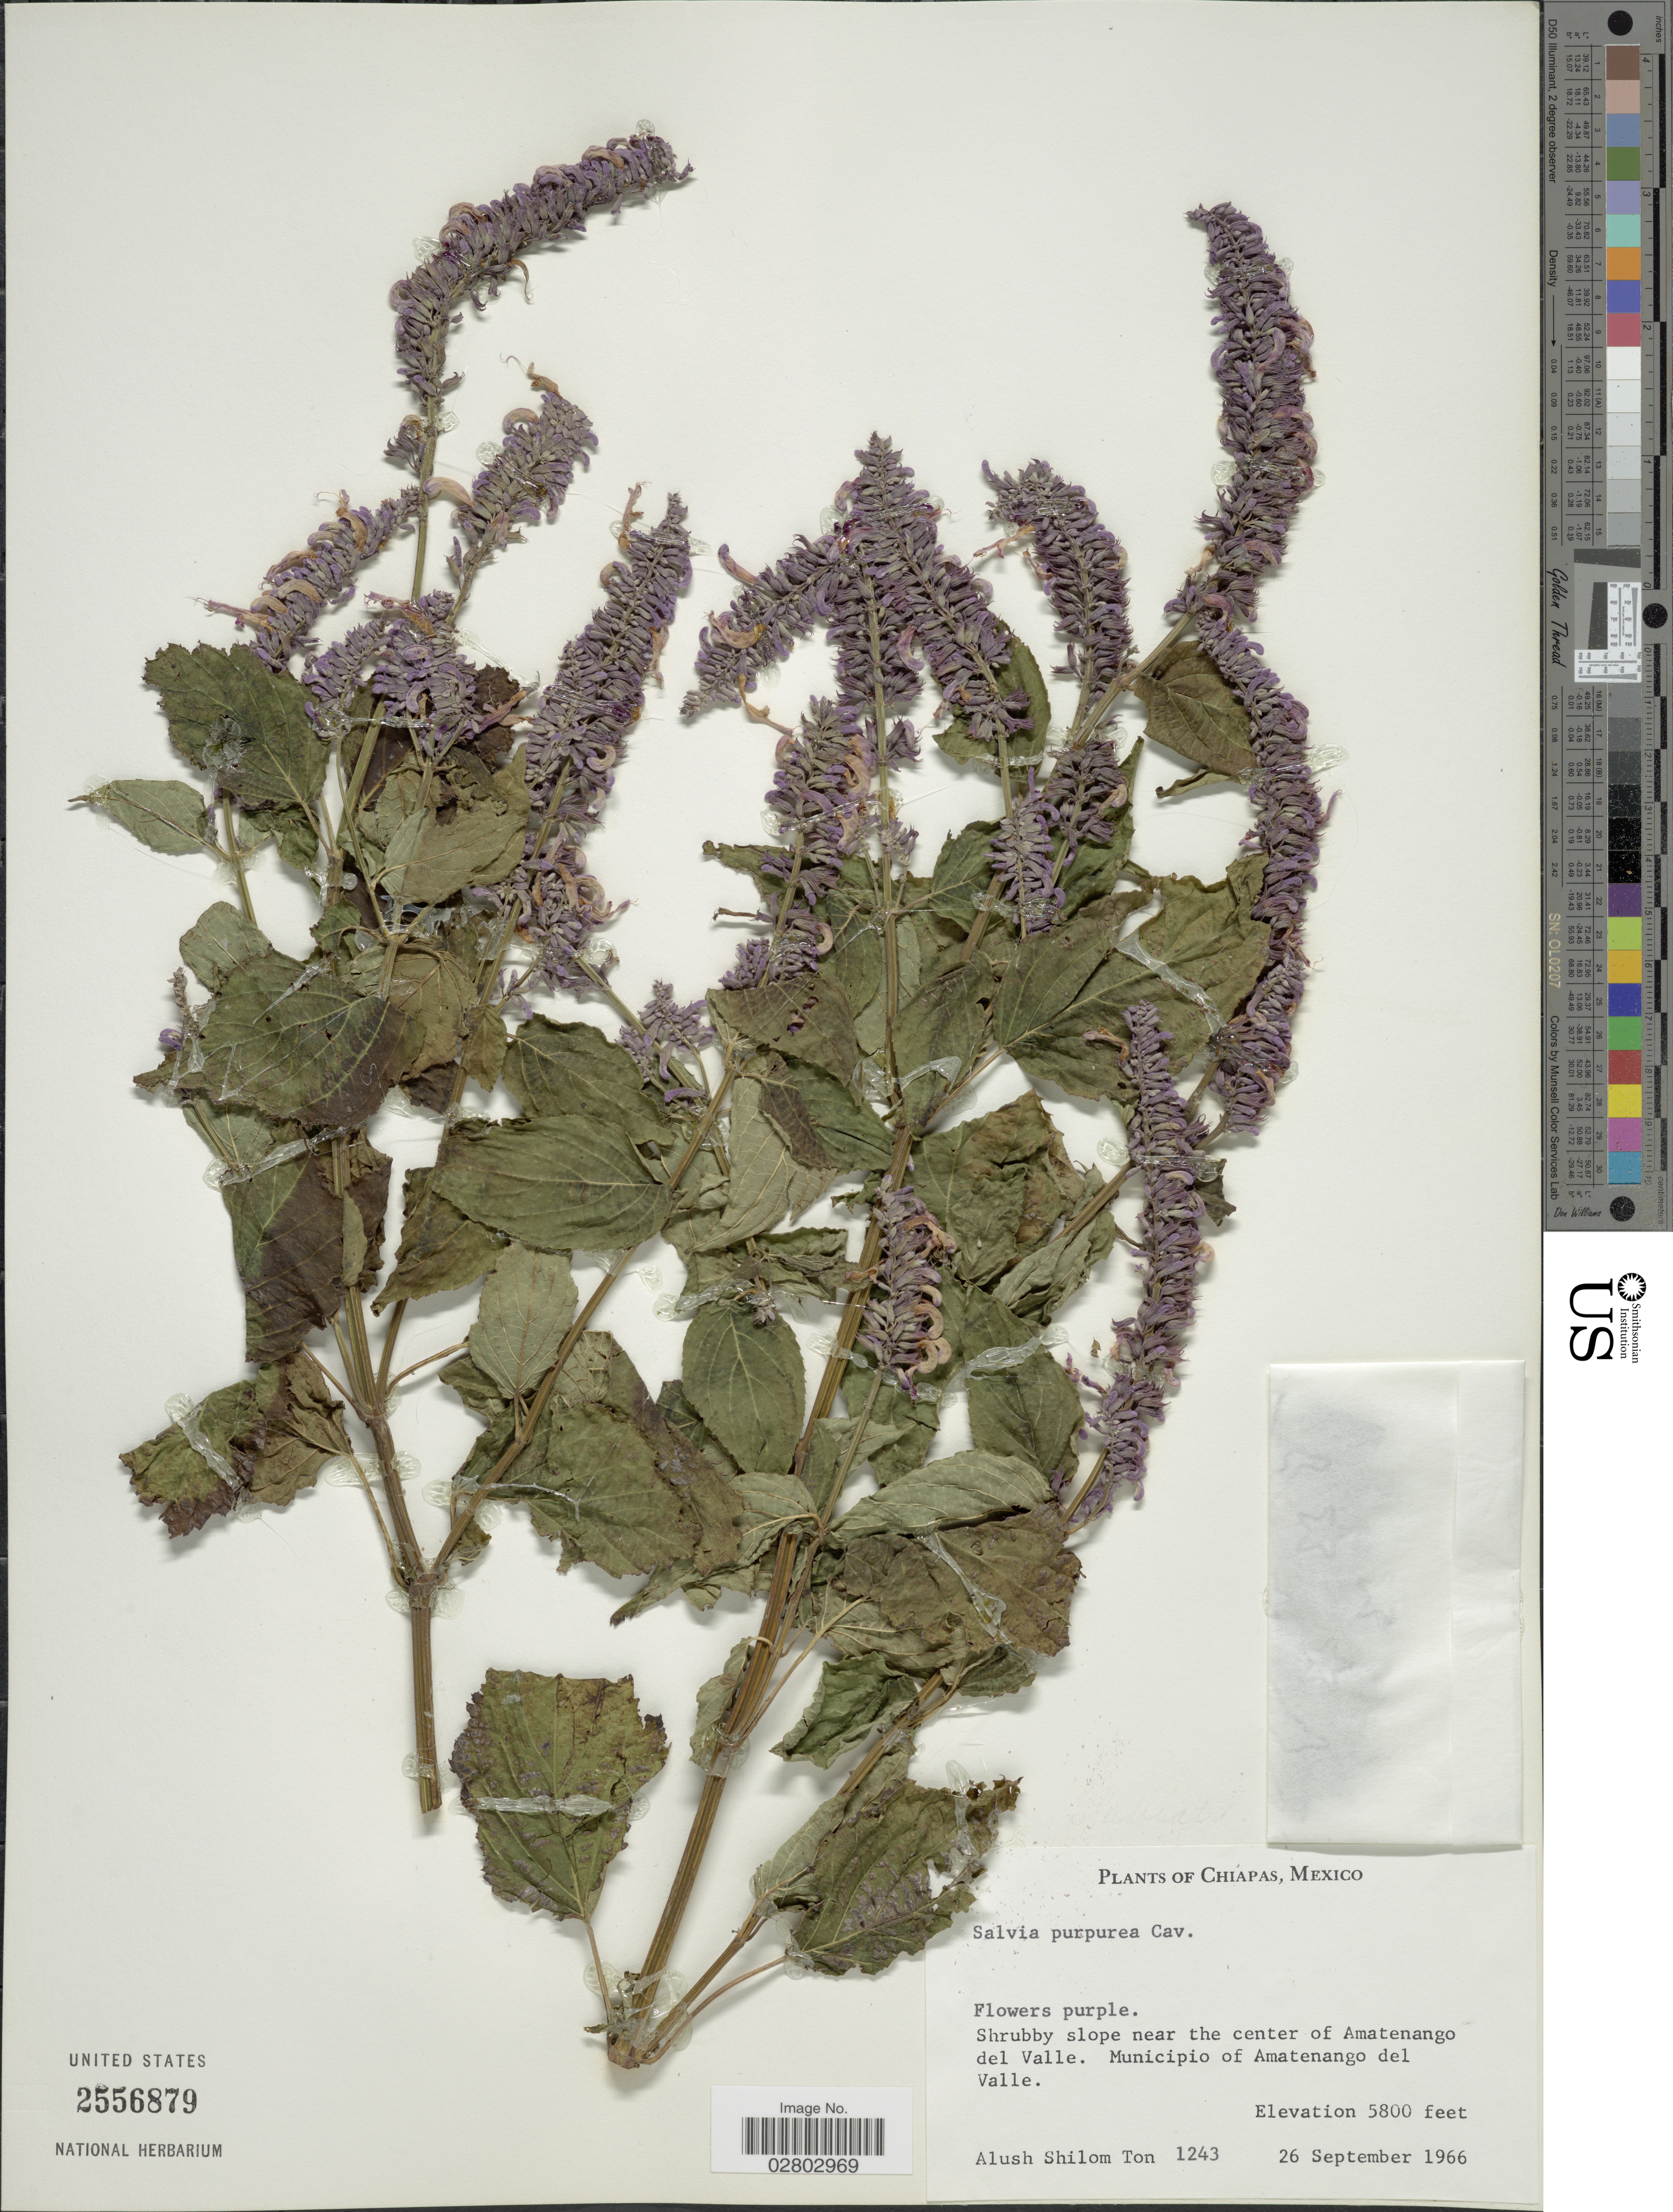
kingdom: Plantae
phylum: Tracheophyta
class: Magnoliopsida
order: Lamiales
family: Lamiaceae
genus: Salvia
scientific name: Salvia purpurea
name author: Cav.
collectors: A. M. Ton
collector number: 1243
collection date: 1966-09-26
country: Mexico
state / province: Chiapas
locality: Shrubby slope near the center of Amatenango del Valle, Municipio of Amatenango del Valle.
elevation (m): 1768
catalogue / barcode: US 2556879